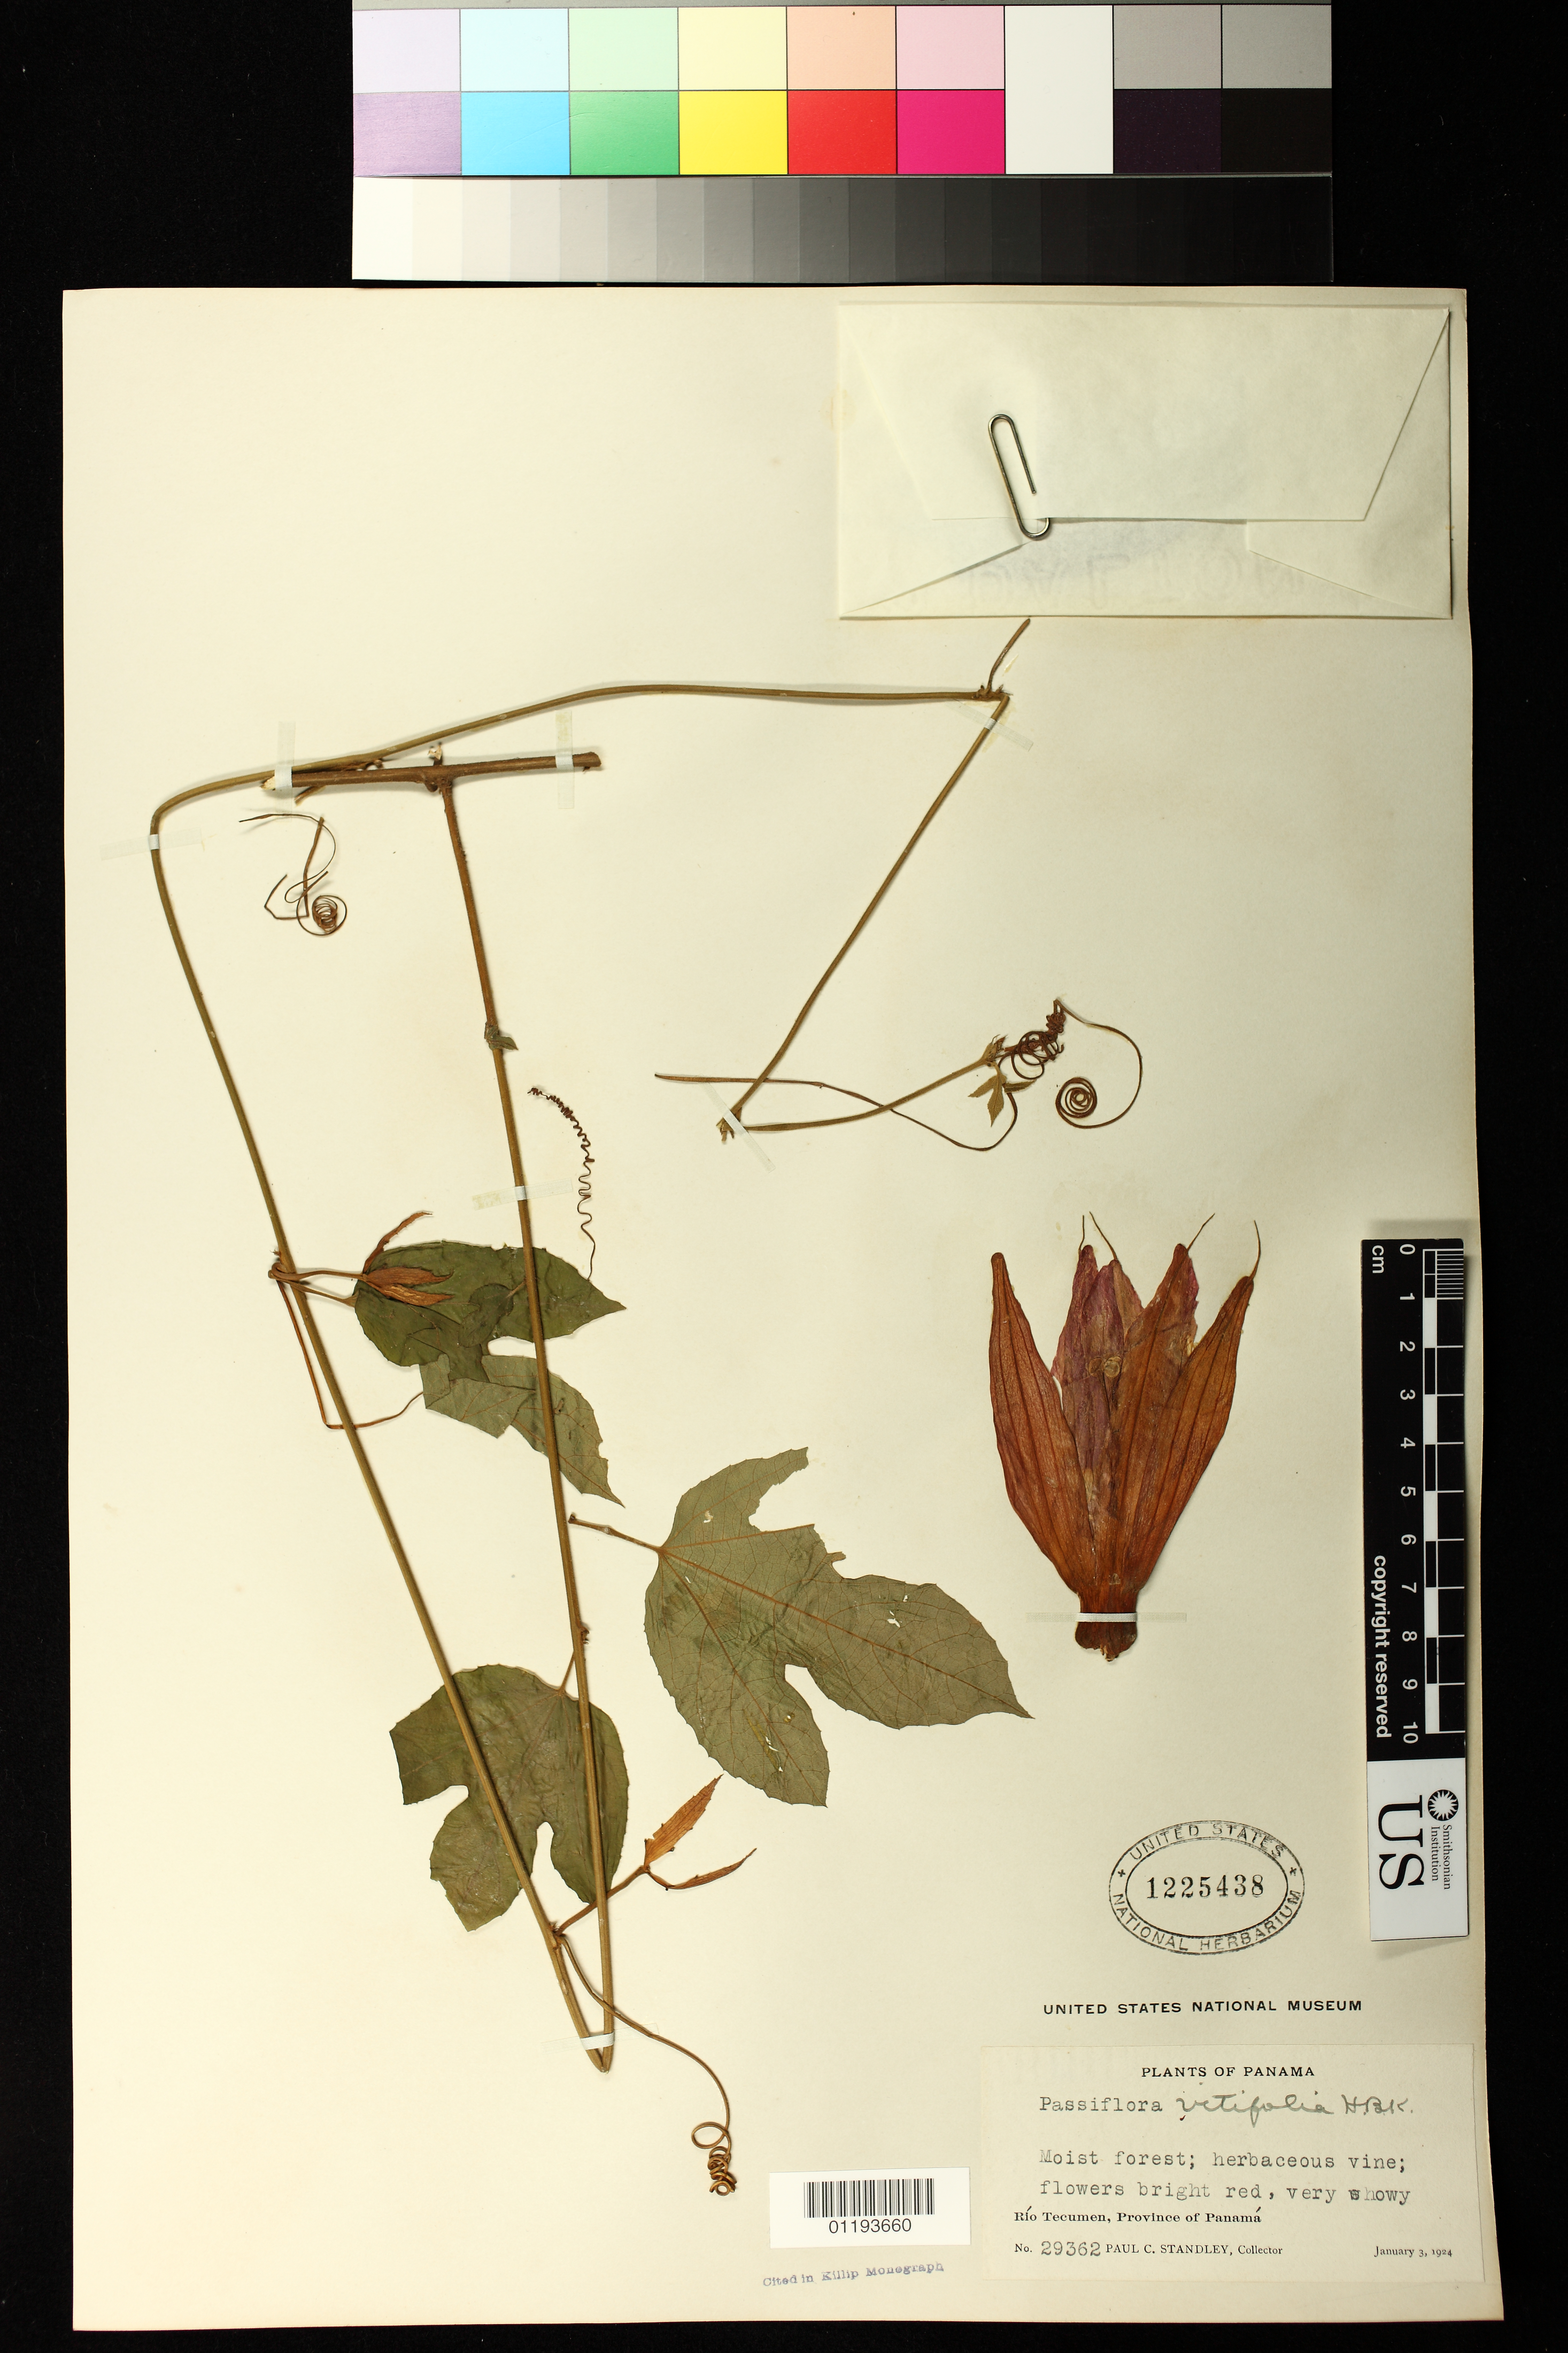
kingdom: Plantae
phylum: Tracheophyta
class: Magnoliopsida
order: Malpighiales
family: Passifloraceae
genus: Passiflora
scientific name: Passiflora vitifolia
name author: Kunth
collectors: P. C. Standley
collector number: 29362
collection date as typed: Jan 3 1924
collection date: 1924-01-03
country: Panama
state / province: Panamá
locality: Rio Tecumen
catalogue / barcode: US 1225438